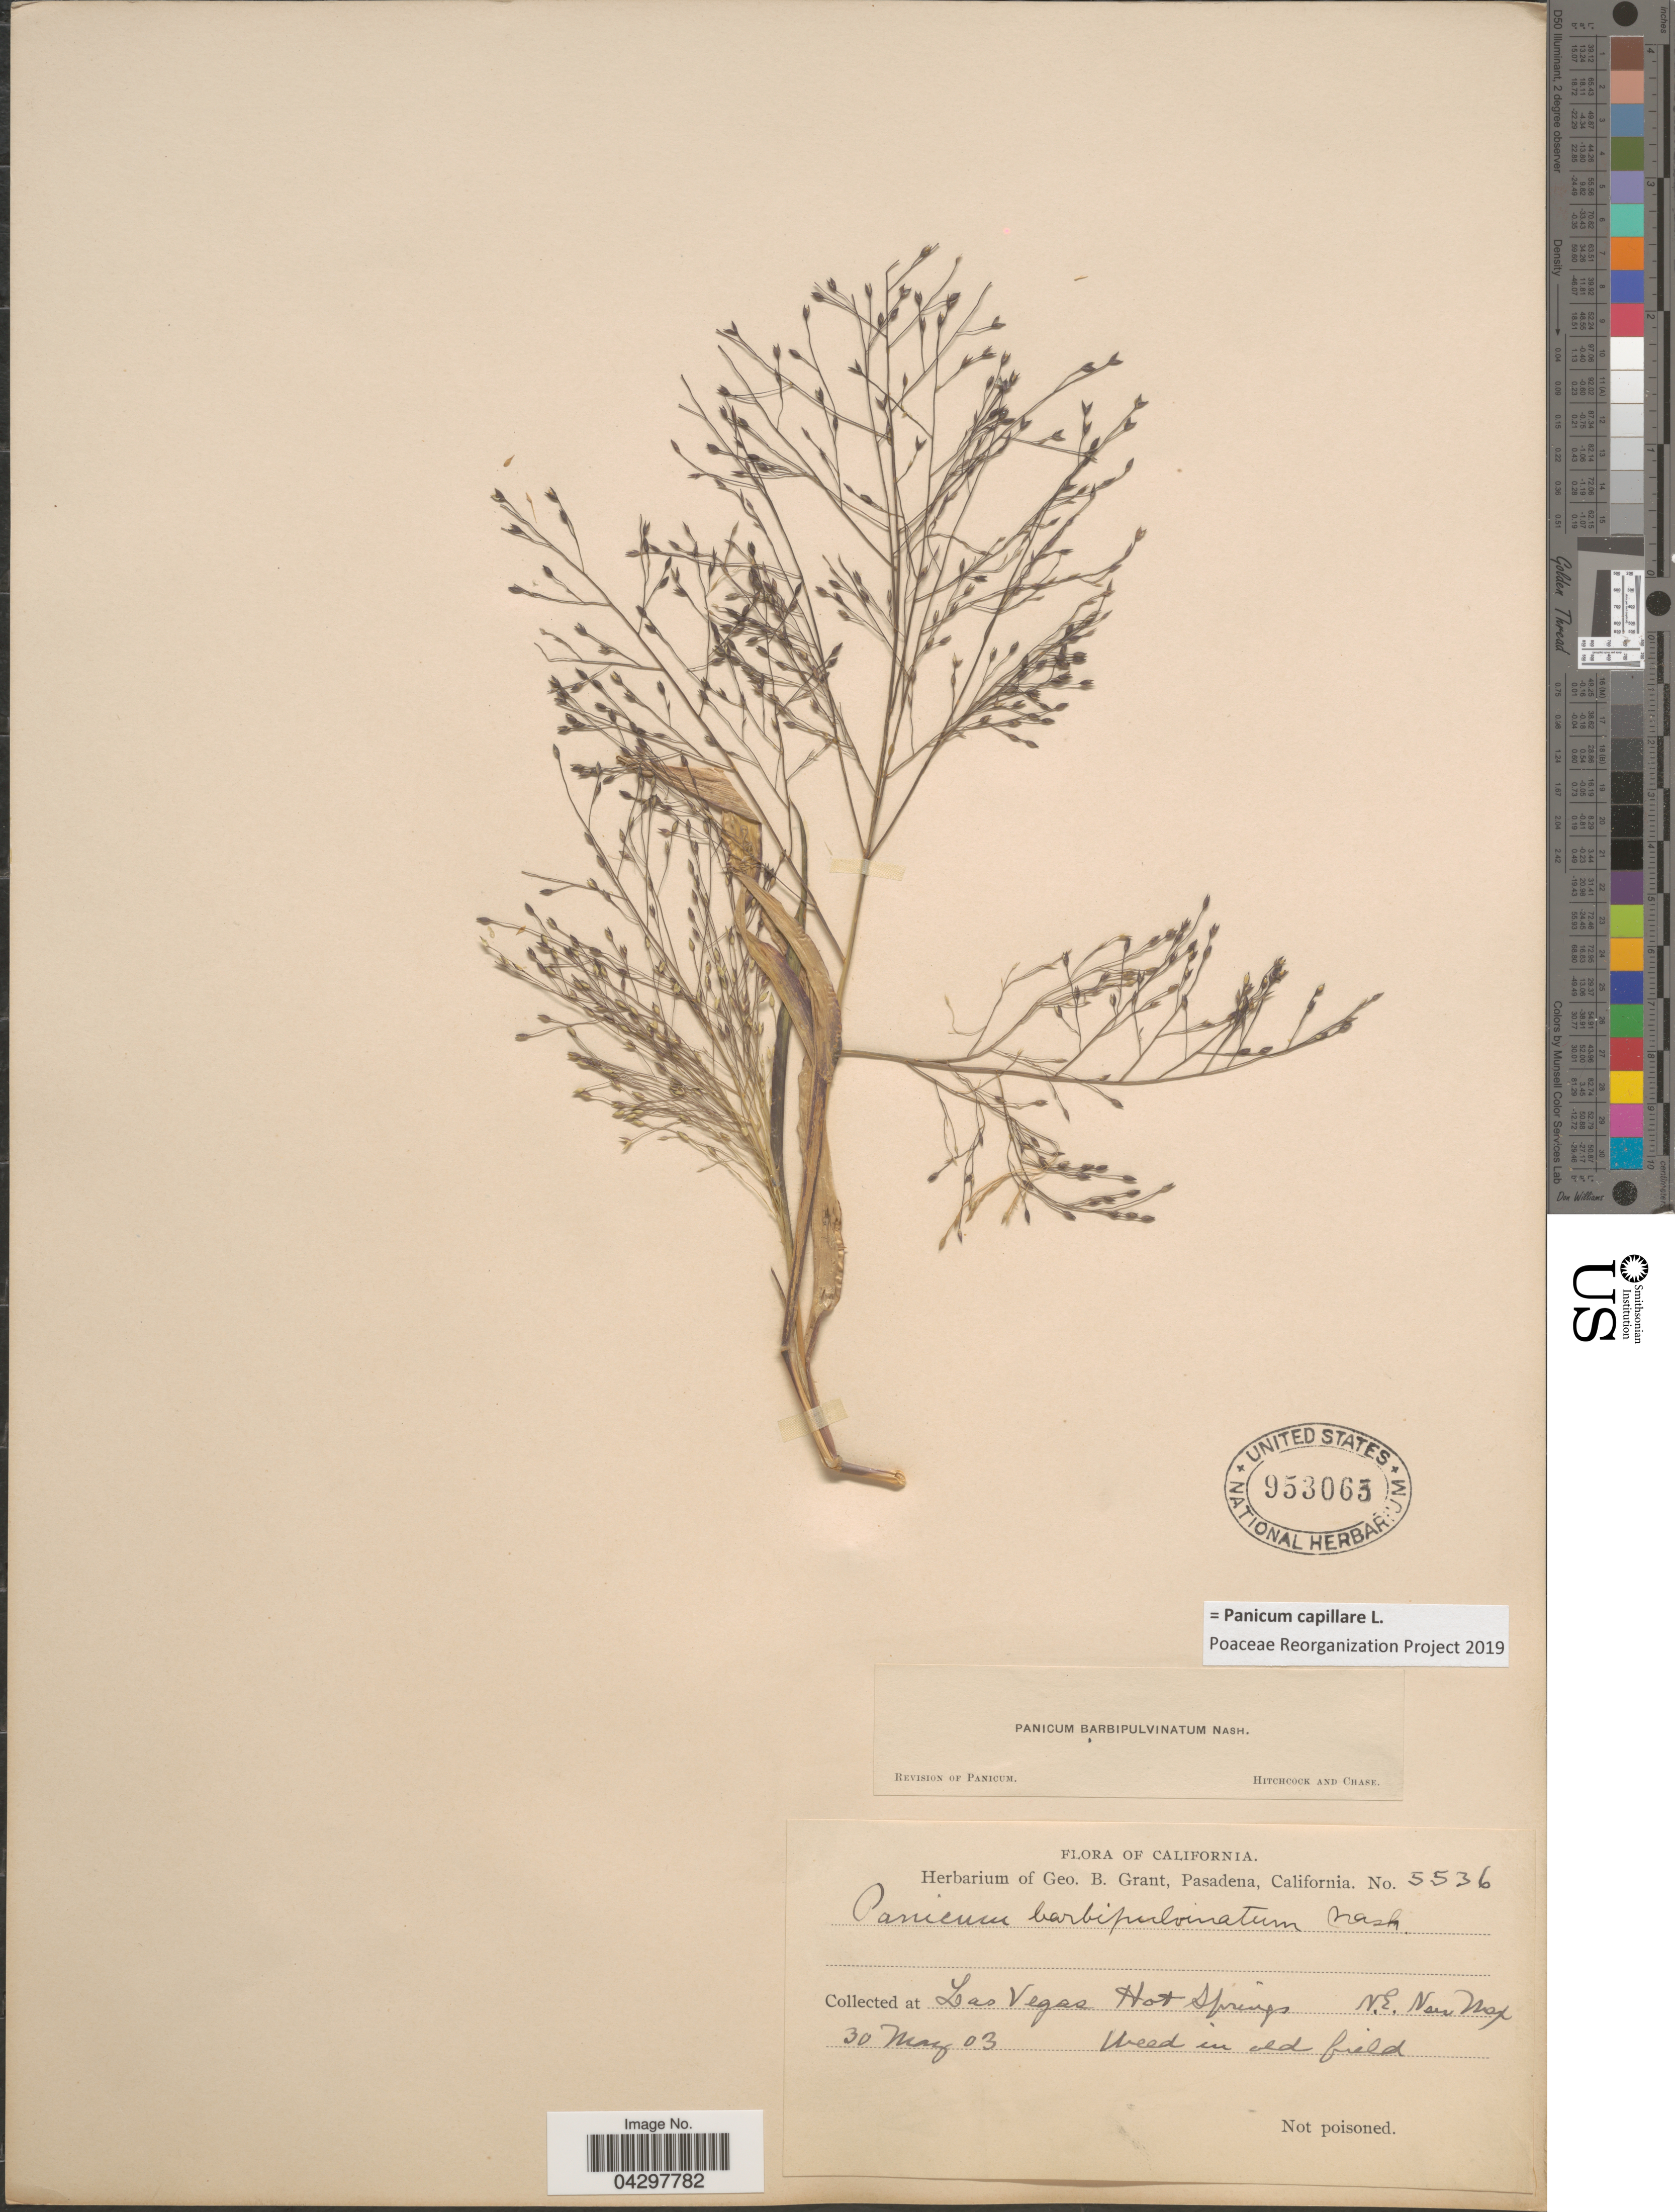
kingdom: Plantae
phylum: Tracheophyta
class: Liliopsida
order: Poales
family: Poaceae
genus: Panicum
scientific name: Panicum capillare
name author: L.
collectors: ex herb. Geo. B. Grant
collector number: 5536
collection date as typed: Transcribed d/m/y: 30/5/3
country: United States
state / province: California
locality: Las Vegas Hot Springs. N.E. New Mex.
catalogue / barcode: US 953063